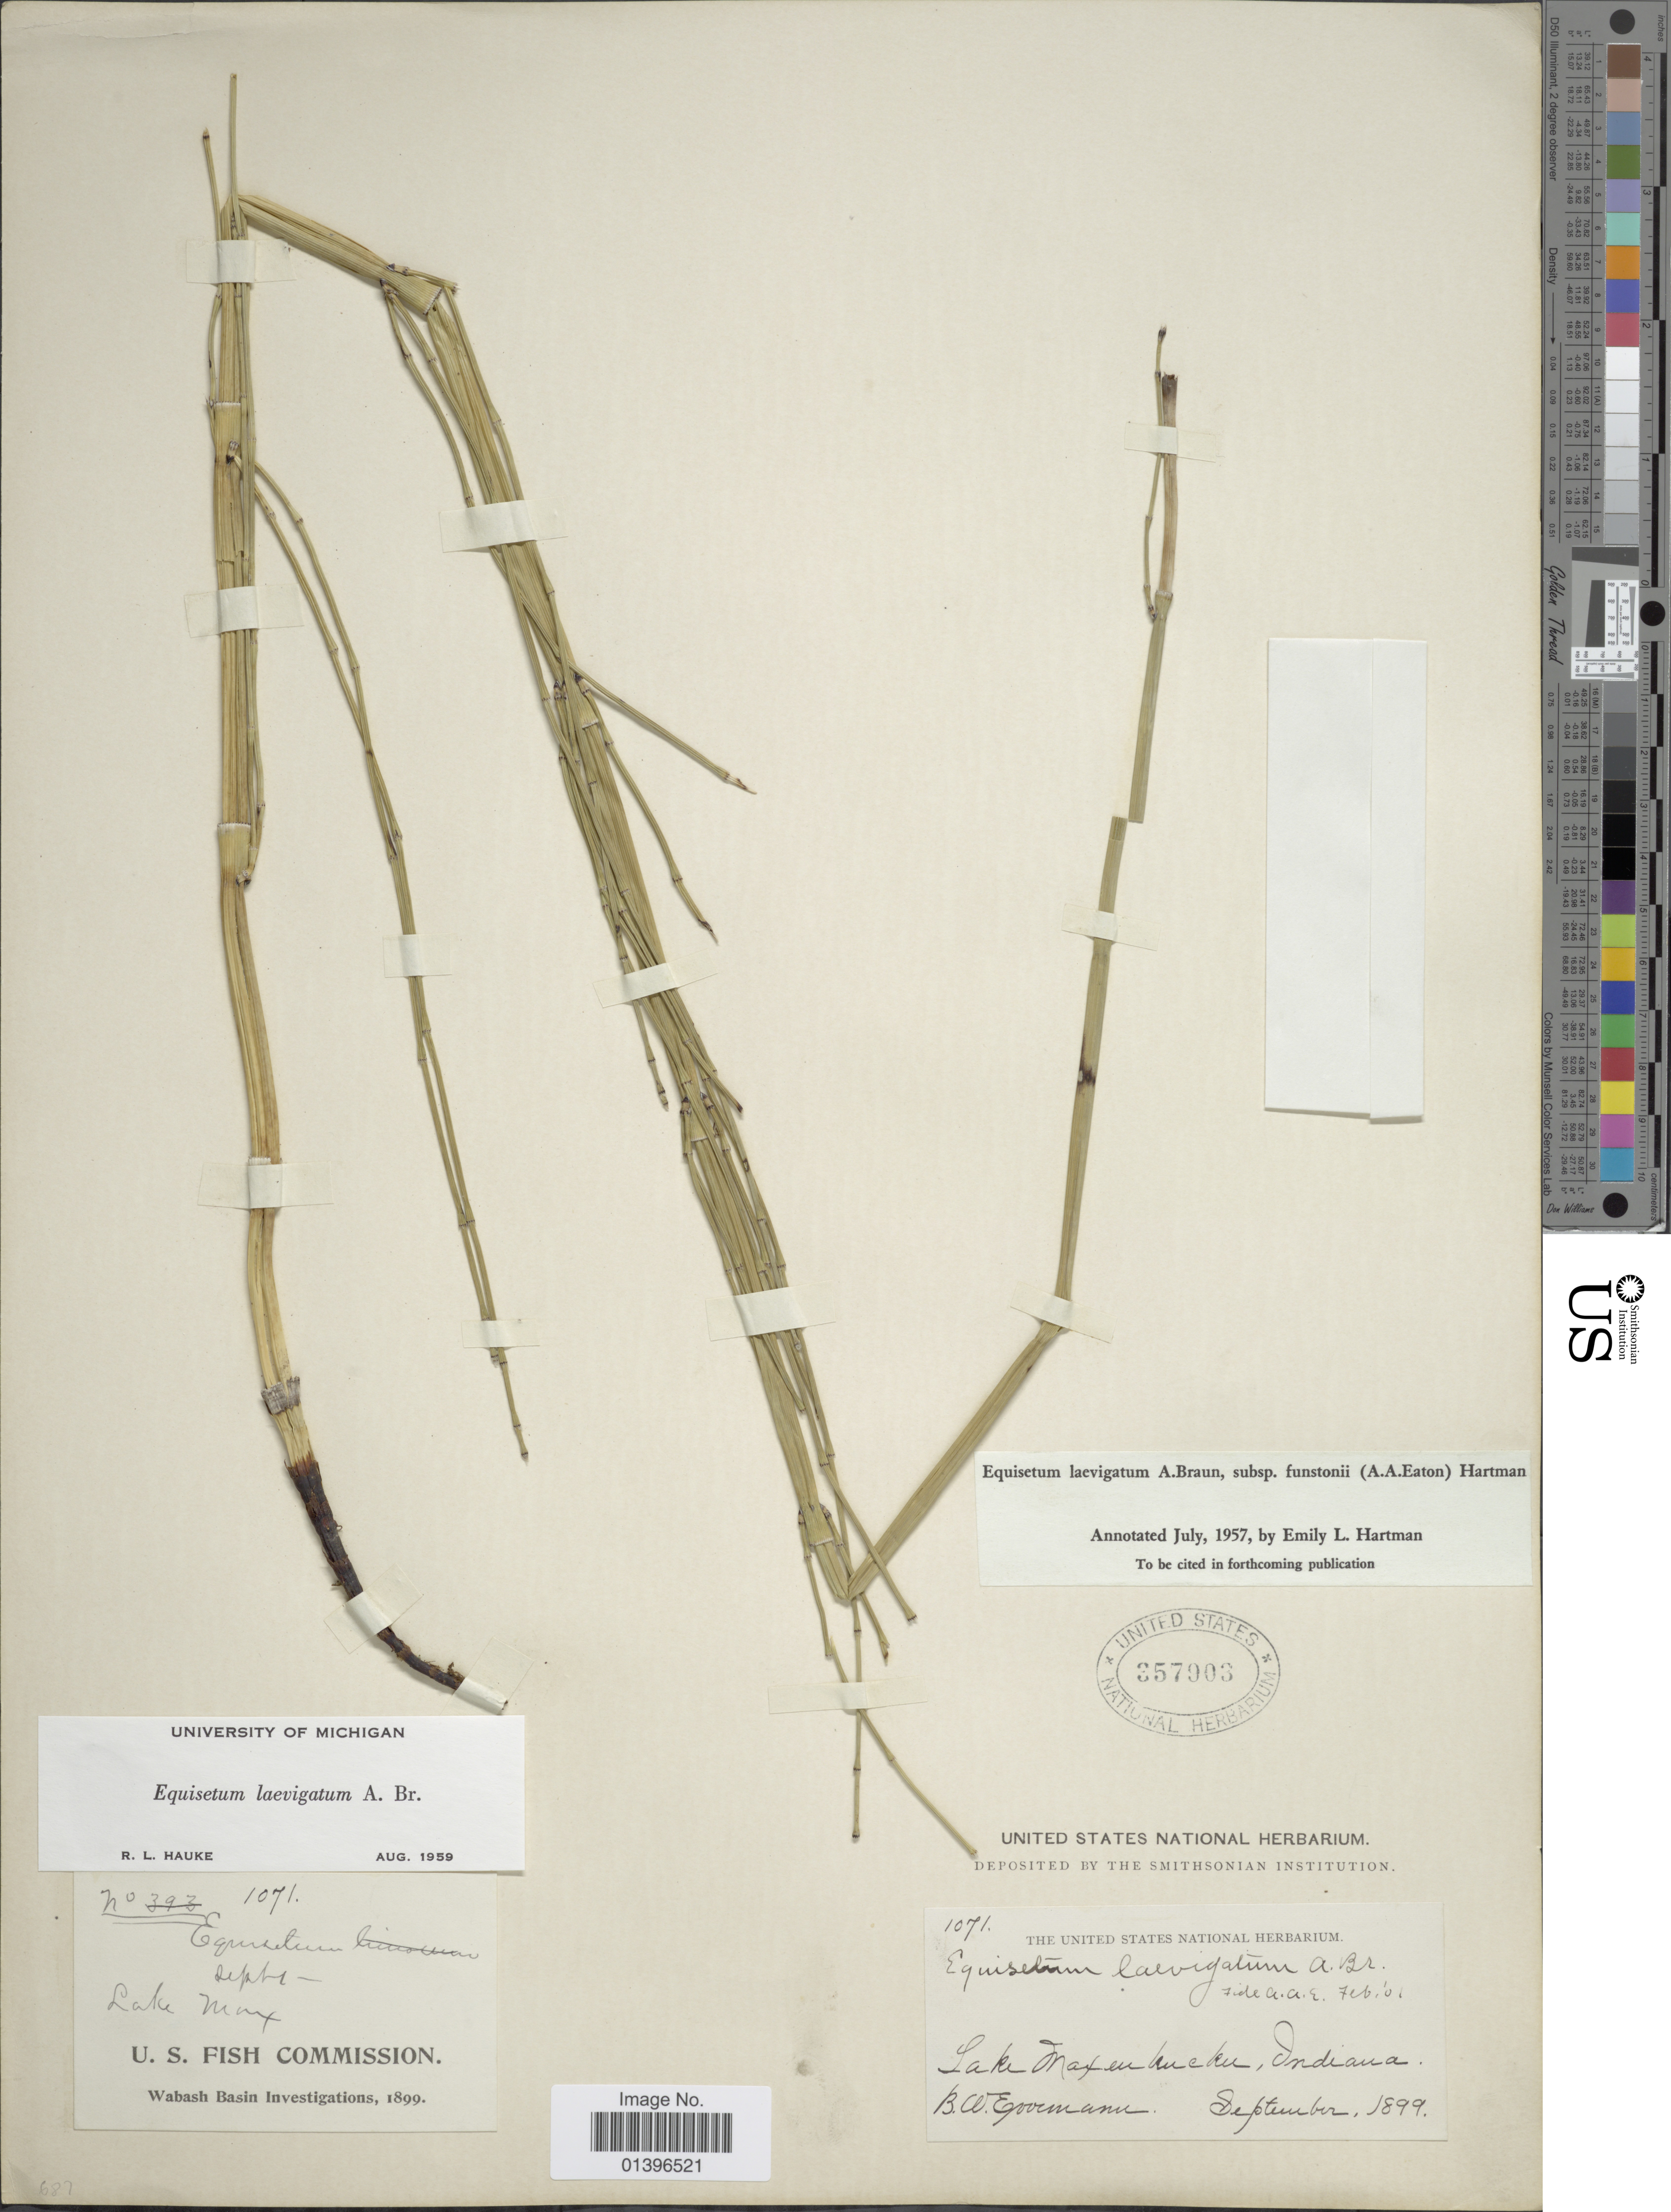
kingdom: Plantae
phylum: Tracheophyta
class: Polypodiopsida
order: Equisetales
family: Equisetaceae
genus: Equisetum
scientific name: Equisetum laevigatum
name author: A. Braun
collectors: B. W. Evermann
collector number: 1071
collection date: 1899-09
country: United States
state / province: Indiana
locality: Lake Maxinkuckee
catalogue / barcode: US 357903